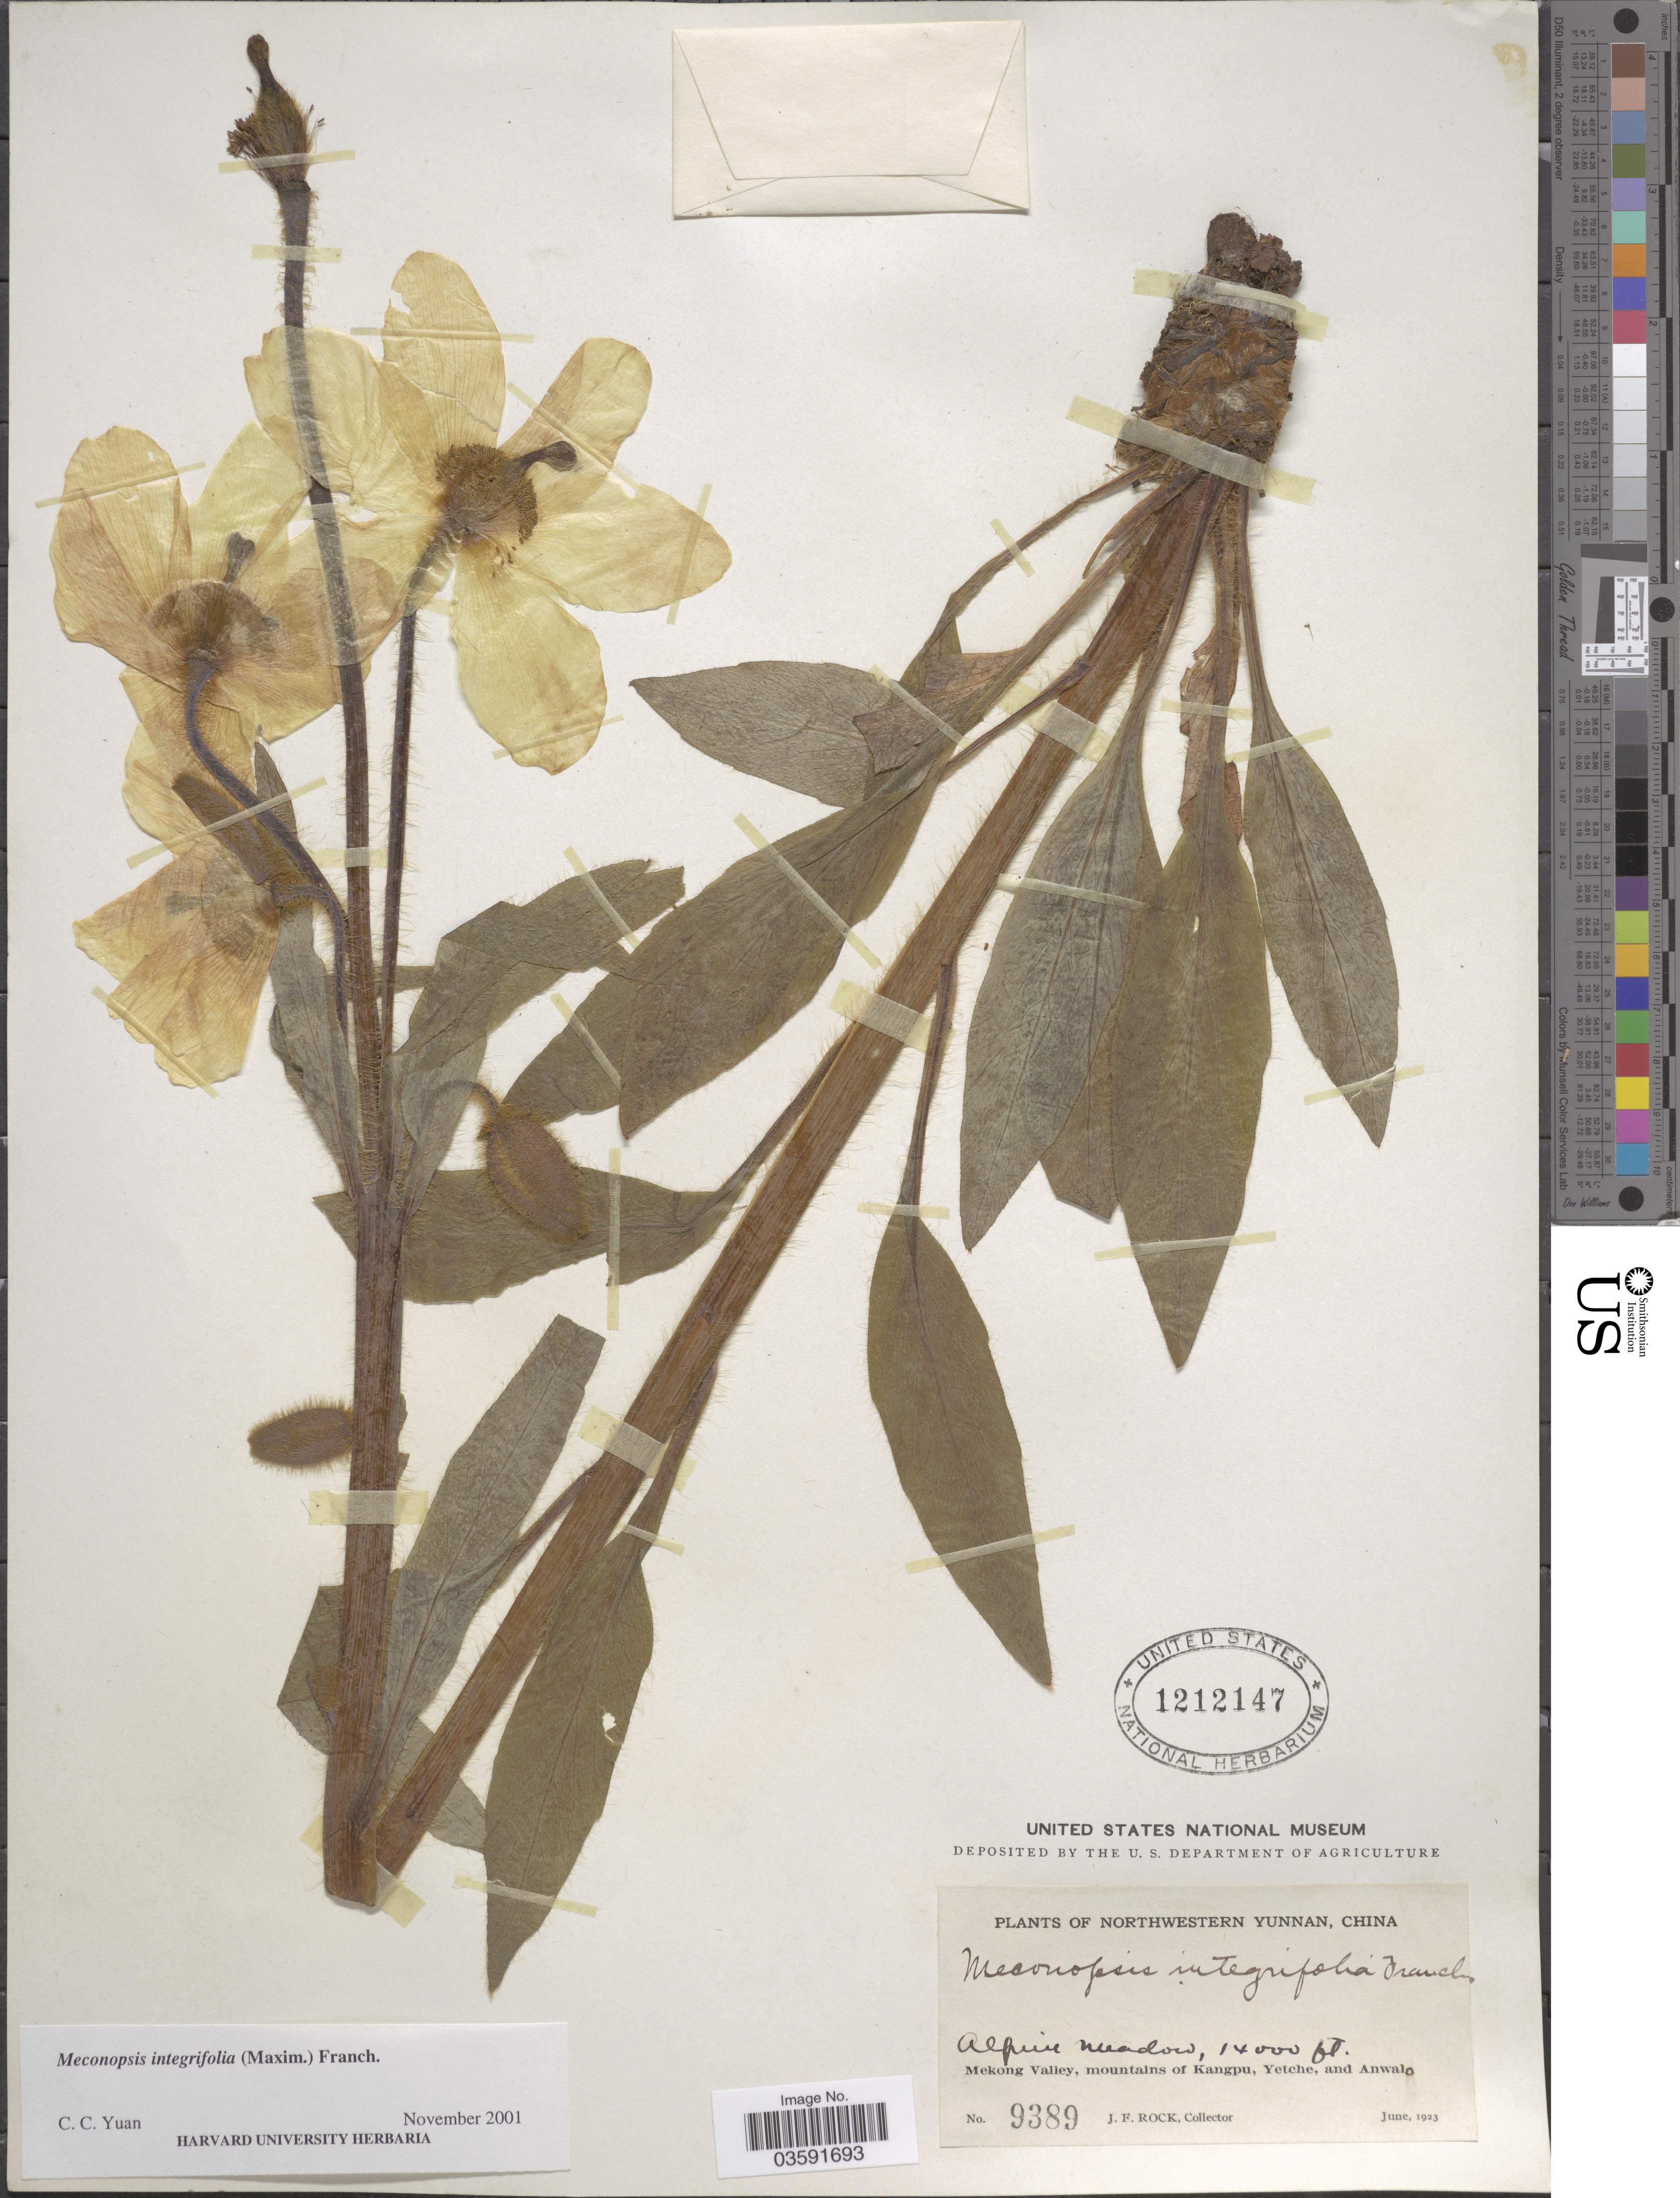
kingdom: Plantae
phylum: Tracheophyta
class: Magnoliopsida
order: Ranunculales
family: Papaveraceae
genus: Meconopsis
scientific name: Meconopsis integrifolia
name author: (Maxim.) Franch.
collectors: J. Rock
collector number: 9389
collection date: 1923-06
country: China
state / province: Yunnan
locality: Northwestern Yunnan. Alpine meadow. Mekong Valley, mountains of Kangpu, Yetche, and Anwalo.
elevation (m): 4267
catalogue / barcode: US 1212147